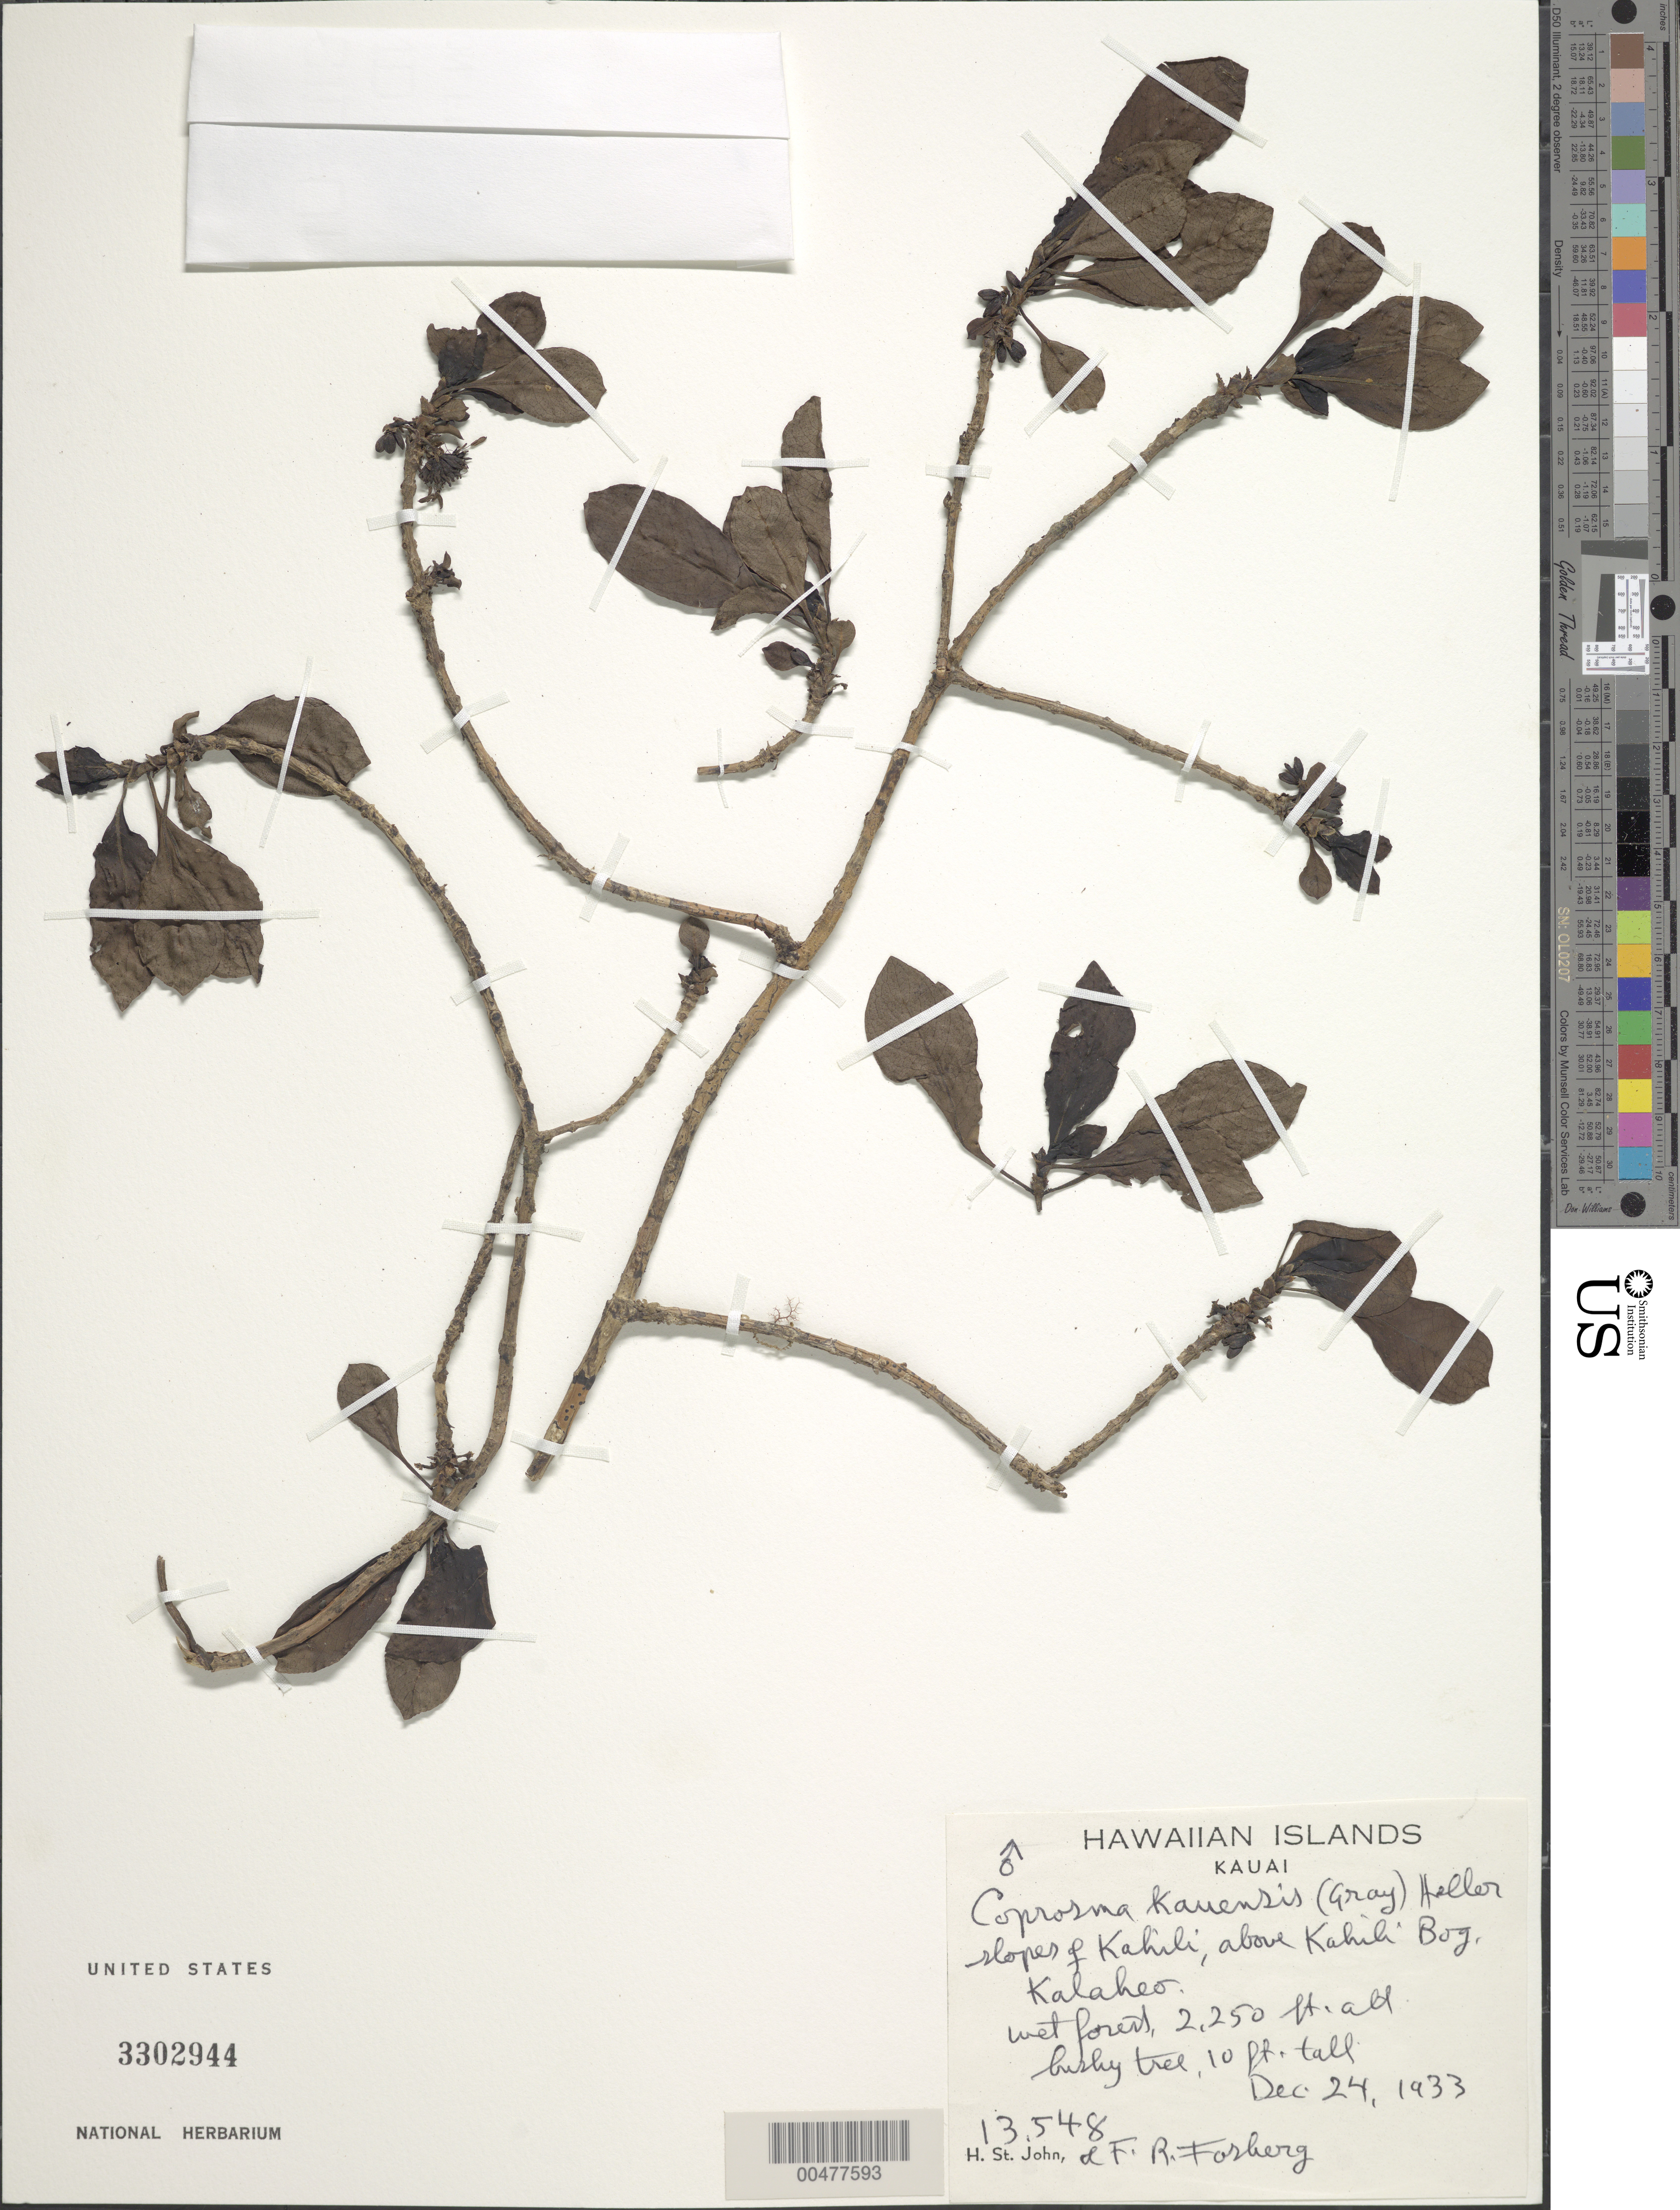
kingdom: Plantae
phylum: Tracheophyta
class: Magnoliopsida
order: Gentianales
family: Rubiaceae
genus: Coprosma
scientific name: Coprosma kauensis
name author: A. Heller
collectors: H. St. John & F. R. Fosberg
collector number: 13548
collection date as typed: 24 Dec 1933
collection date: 1933-12-24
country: United States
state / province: Hawaii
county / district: Kauai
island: Kaua'i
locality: Slopes of Kahili, above Kahili Bog, Kalaheo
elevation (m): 686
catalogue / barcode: US 3302944